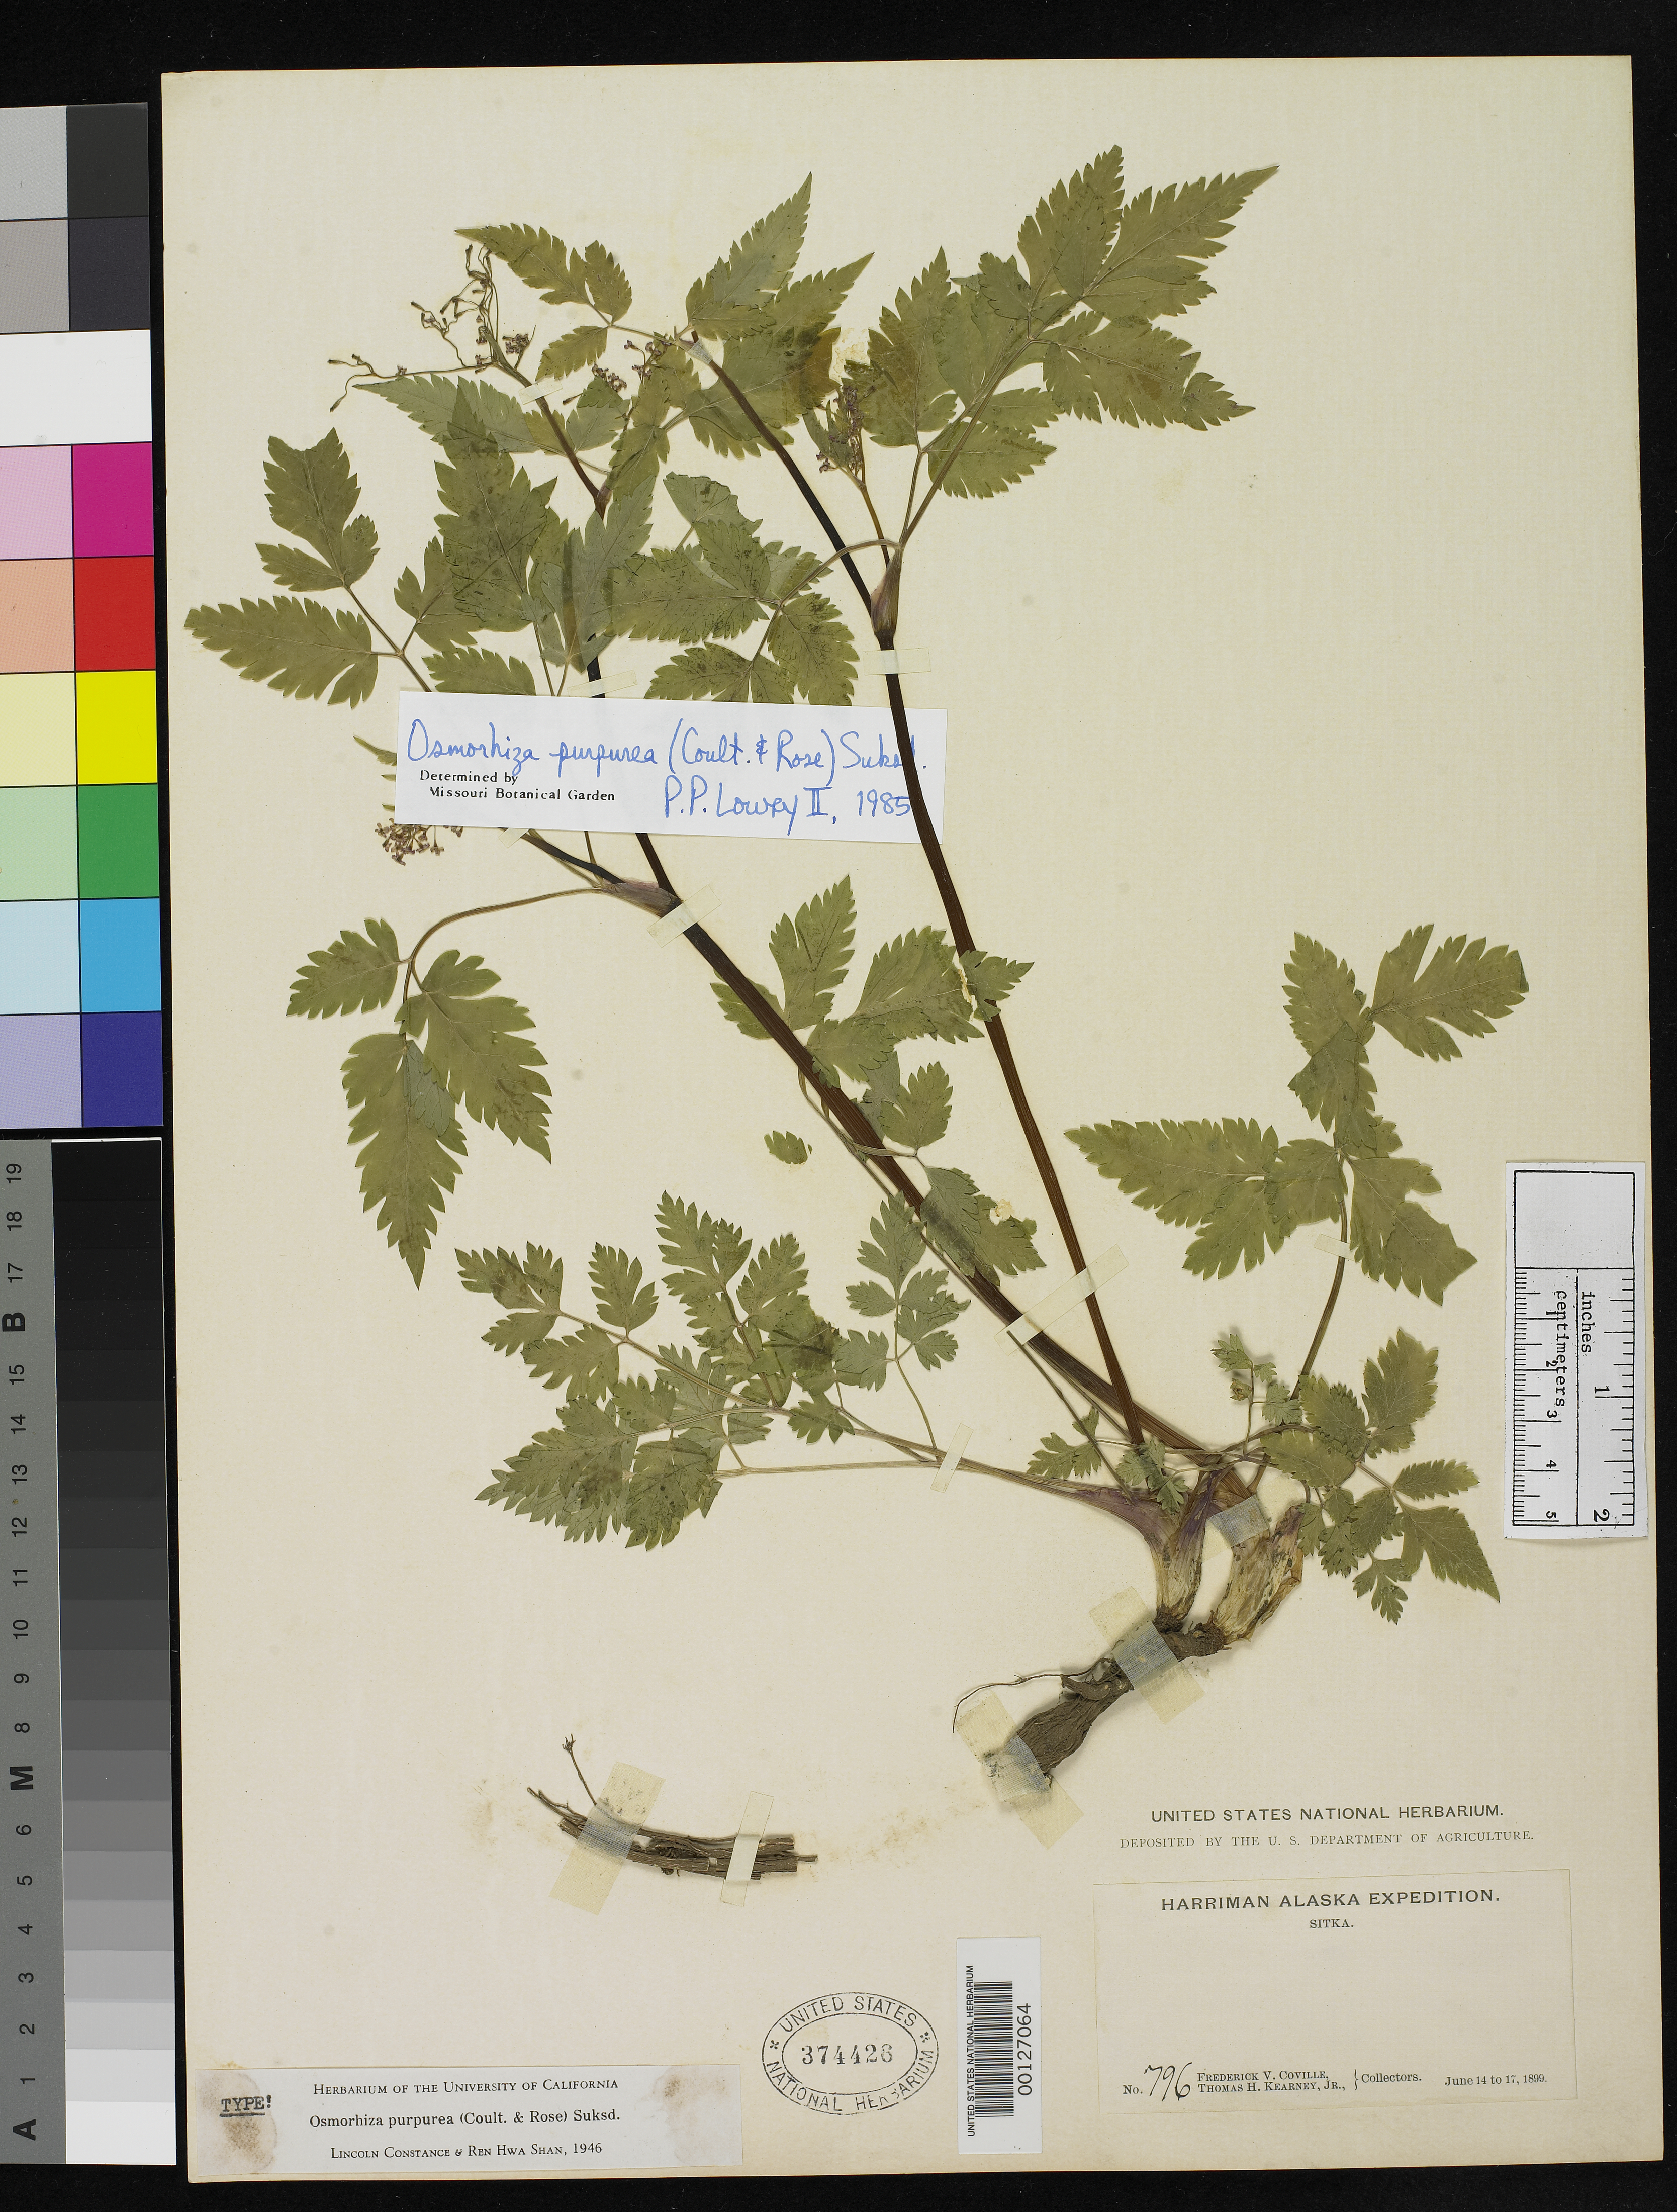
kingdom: Plantae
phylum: Tracheophyta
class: Magnoliopsida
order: Apiales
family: Apiaceae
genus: Washingtonia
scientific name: Washingtonia purpurea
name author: J.M. Coult. & Rose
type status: Holotype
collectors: F. V. Coville & T. H. Kearney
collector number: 796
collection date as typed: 14 Jun 1899 to 17 Jun 1899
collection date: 1899-06-14/1899-06-17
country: United States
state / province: Alaska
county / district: Greater Sitka Borough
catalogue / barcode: US 374426